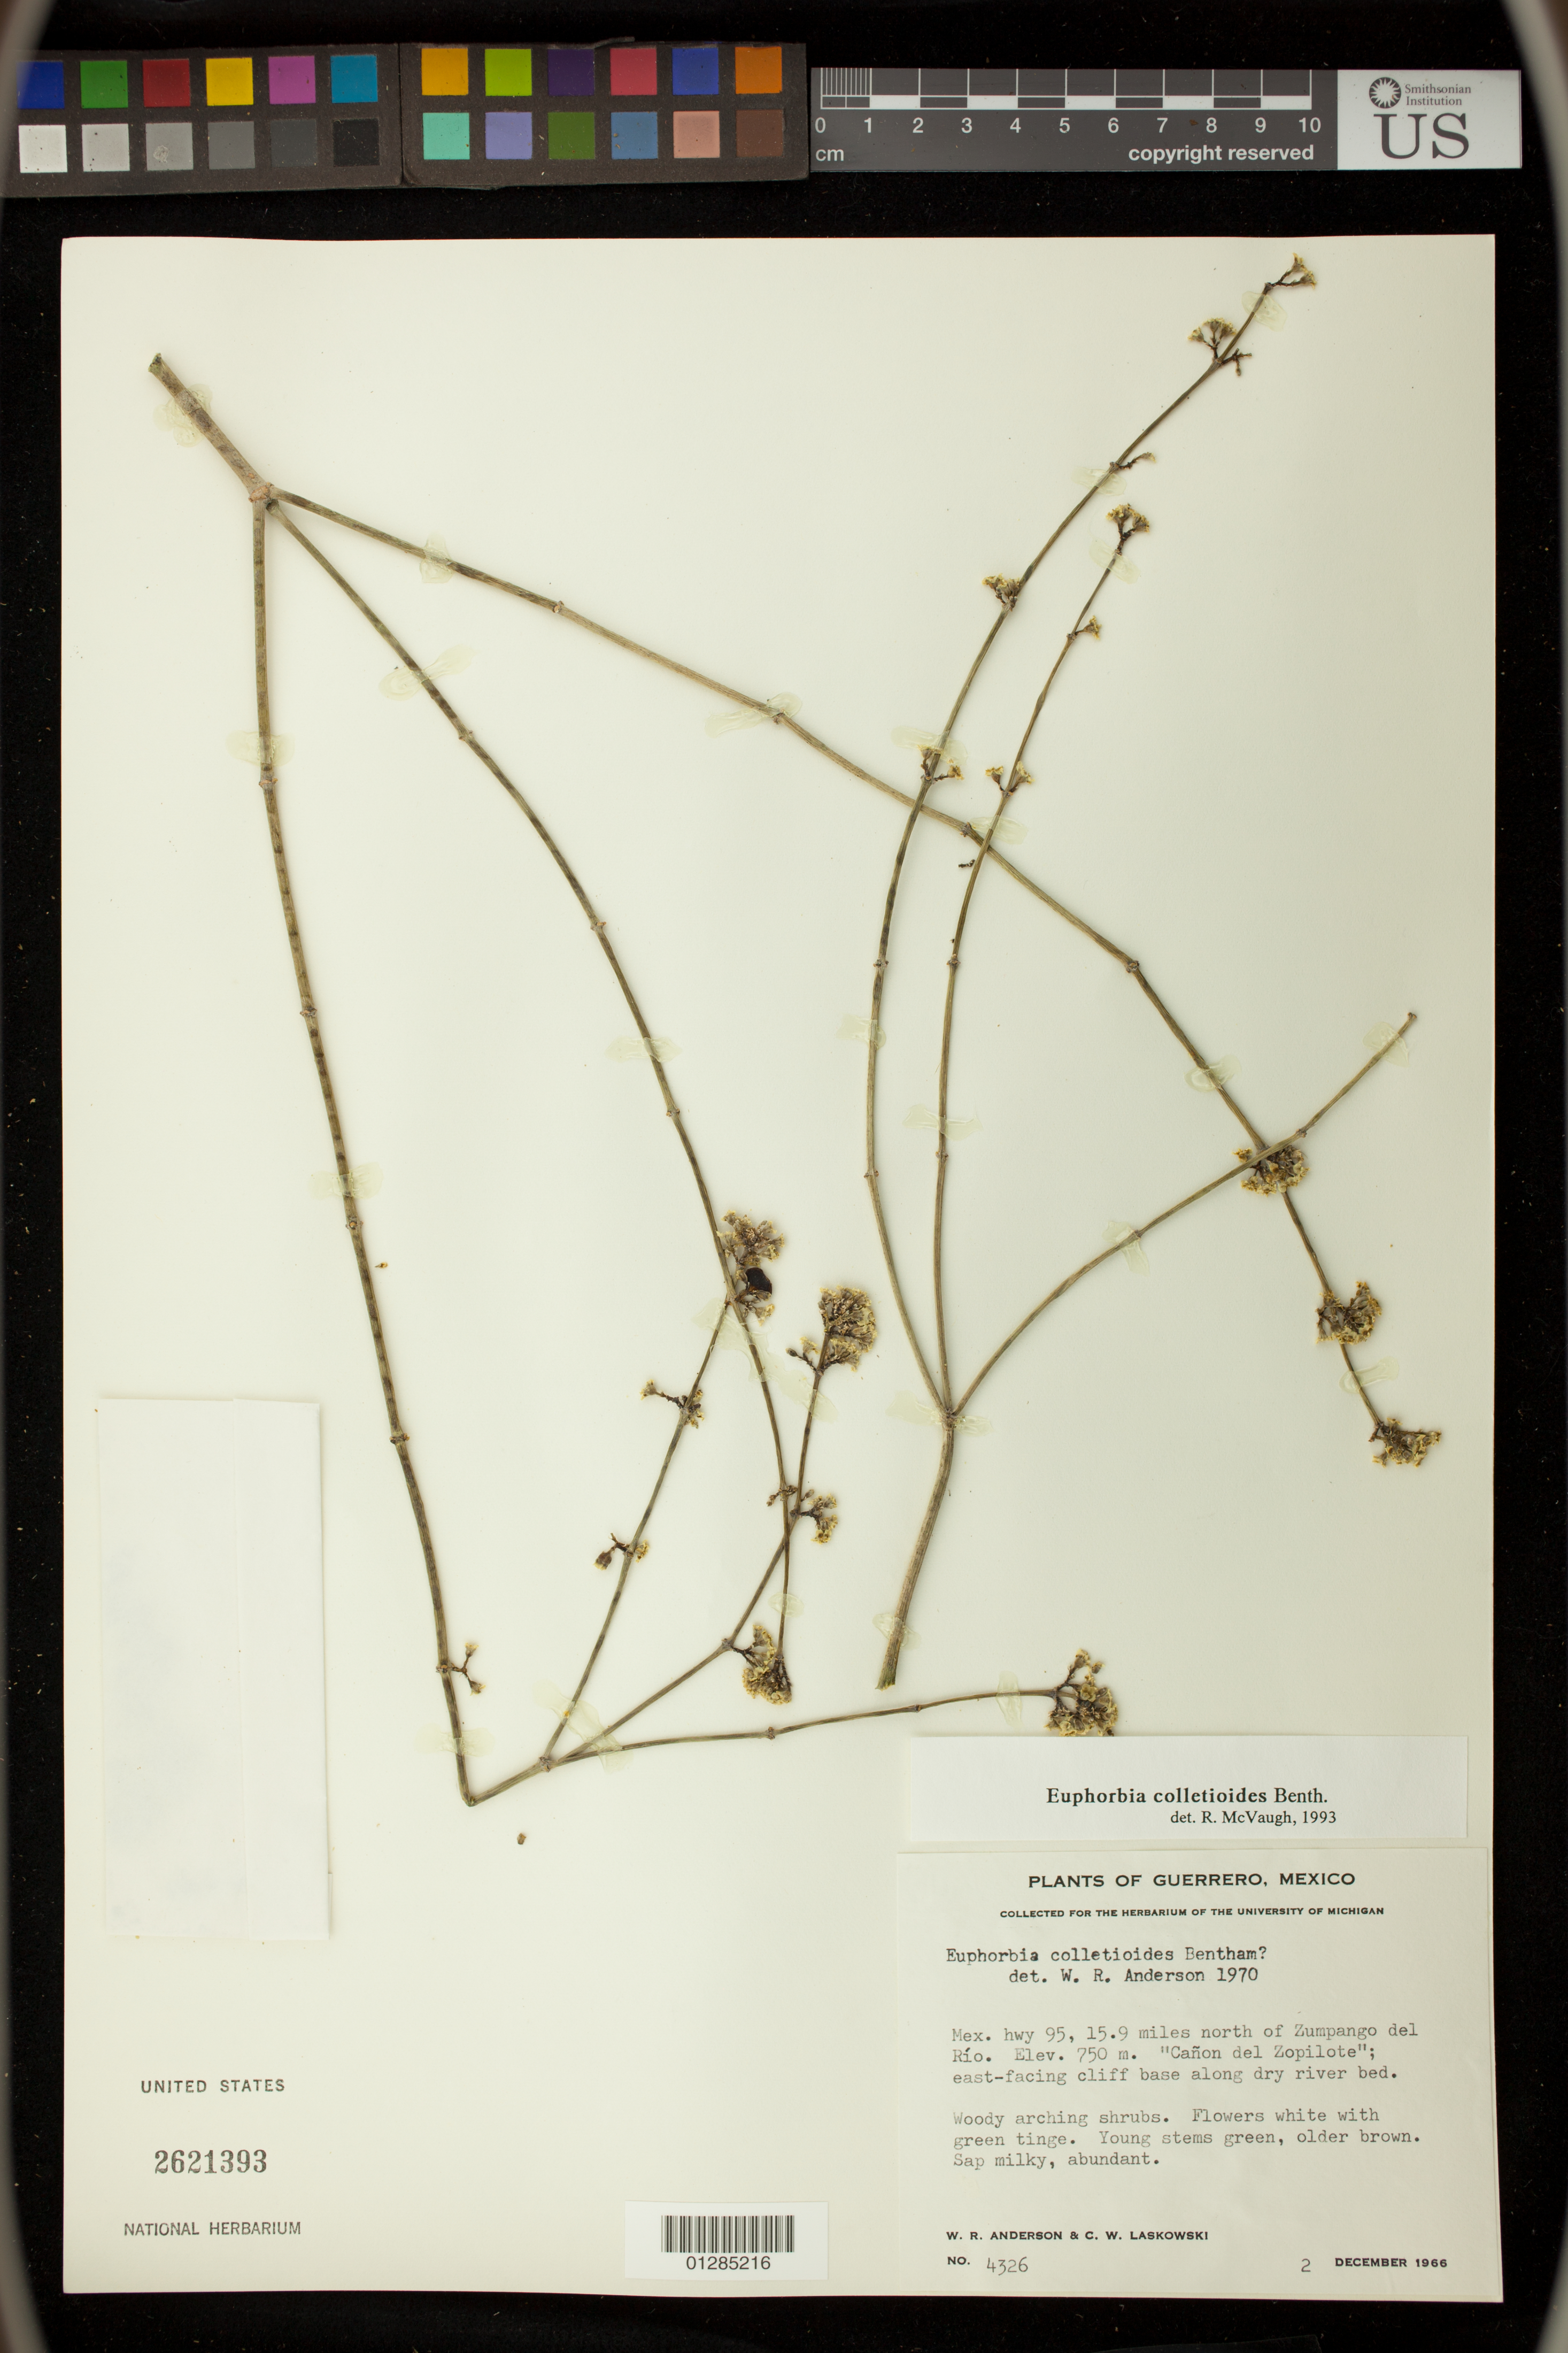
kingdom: Plantae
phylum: Tracheophyta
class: Magnoliopsida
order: Malpighiales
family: Euphorbiaceae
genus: Euphorbia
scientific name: Euphorbia colletioides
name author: Benth.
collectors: W. Anderson & C. Laskowski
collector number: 4326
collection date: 1966-12-02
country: Mexico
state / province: Guerrero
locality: Mex. hwy 95, 15.9 miles north of Zumpango del Rio. "Canon del Zopilote'; east-facing cliff base along dry river bed.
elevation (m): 750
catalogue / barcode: US 2621393